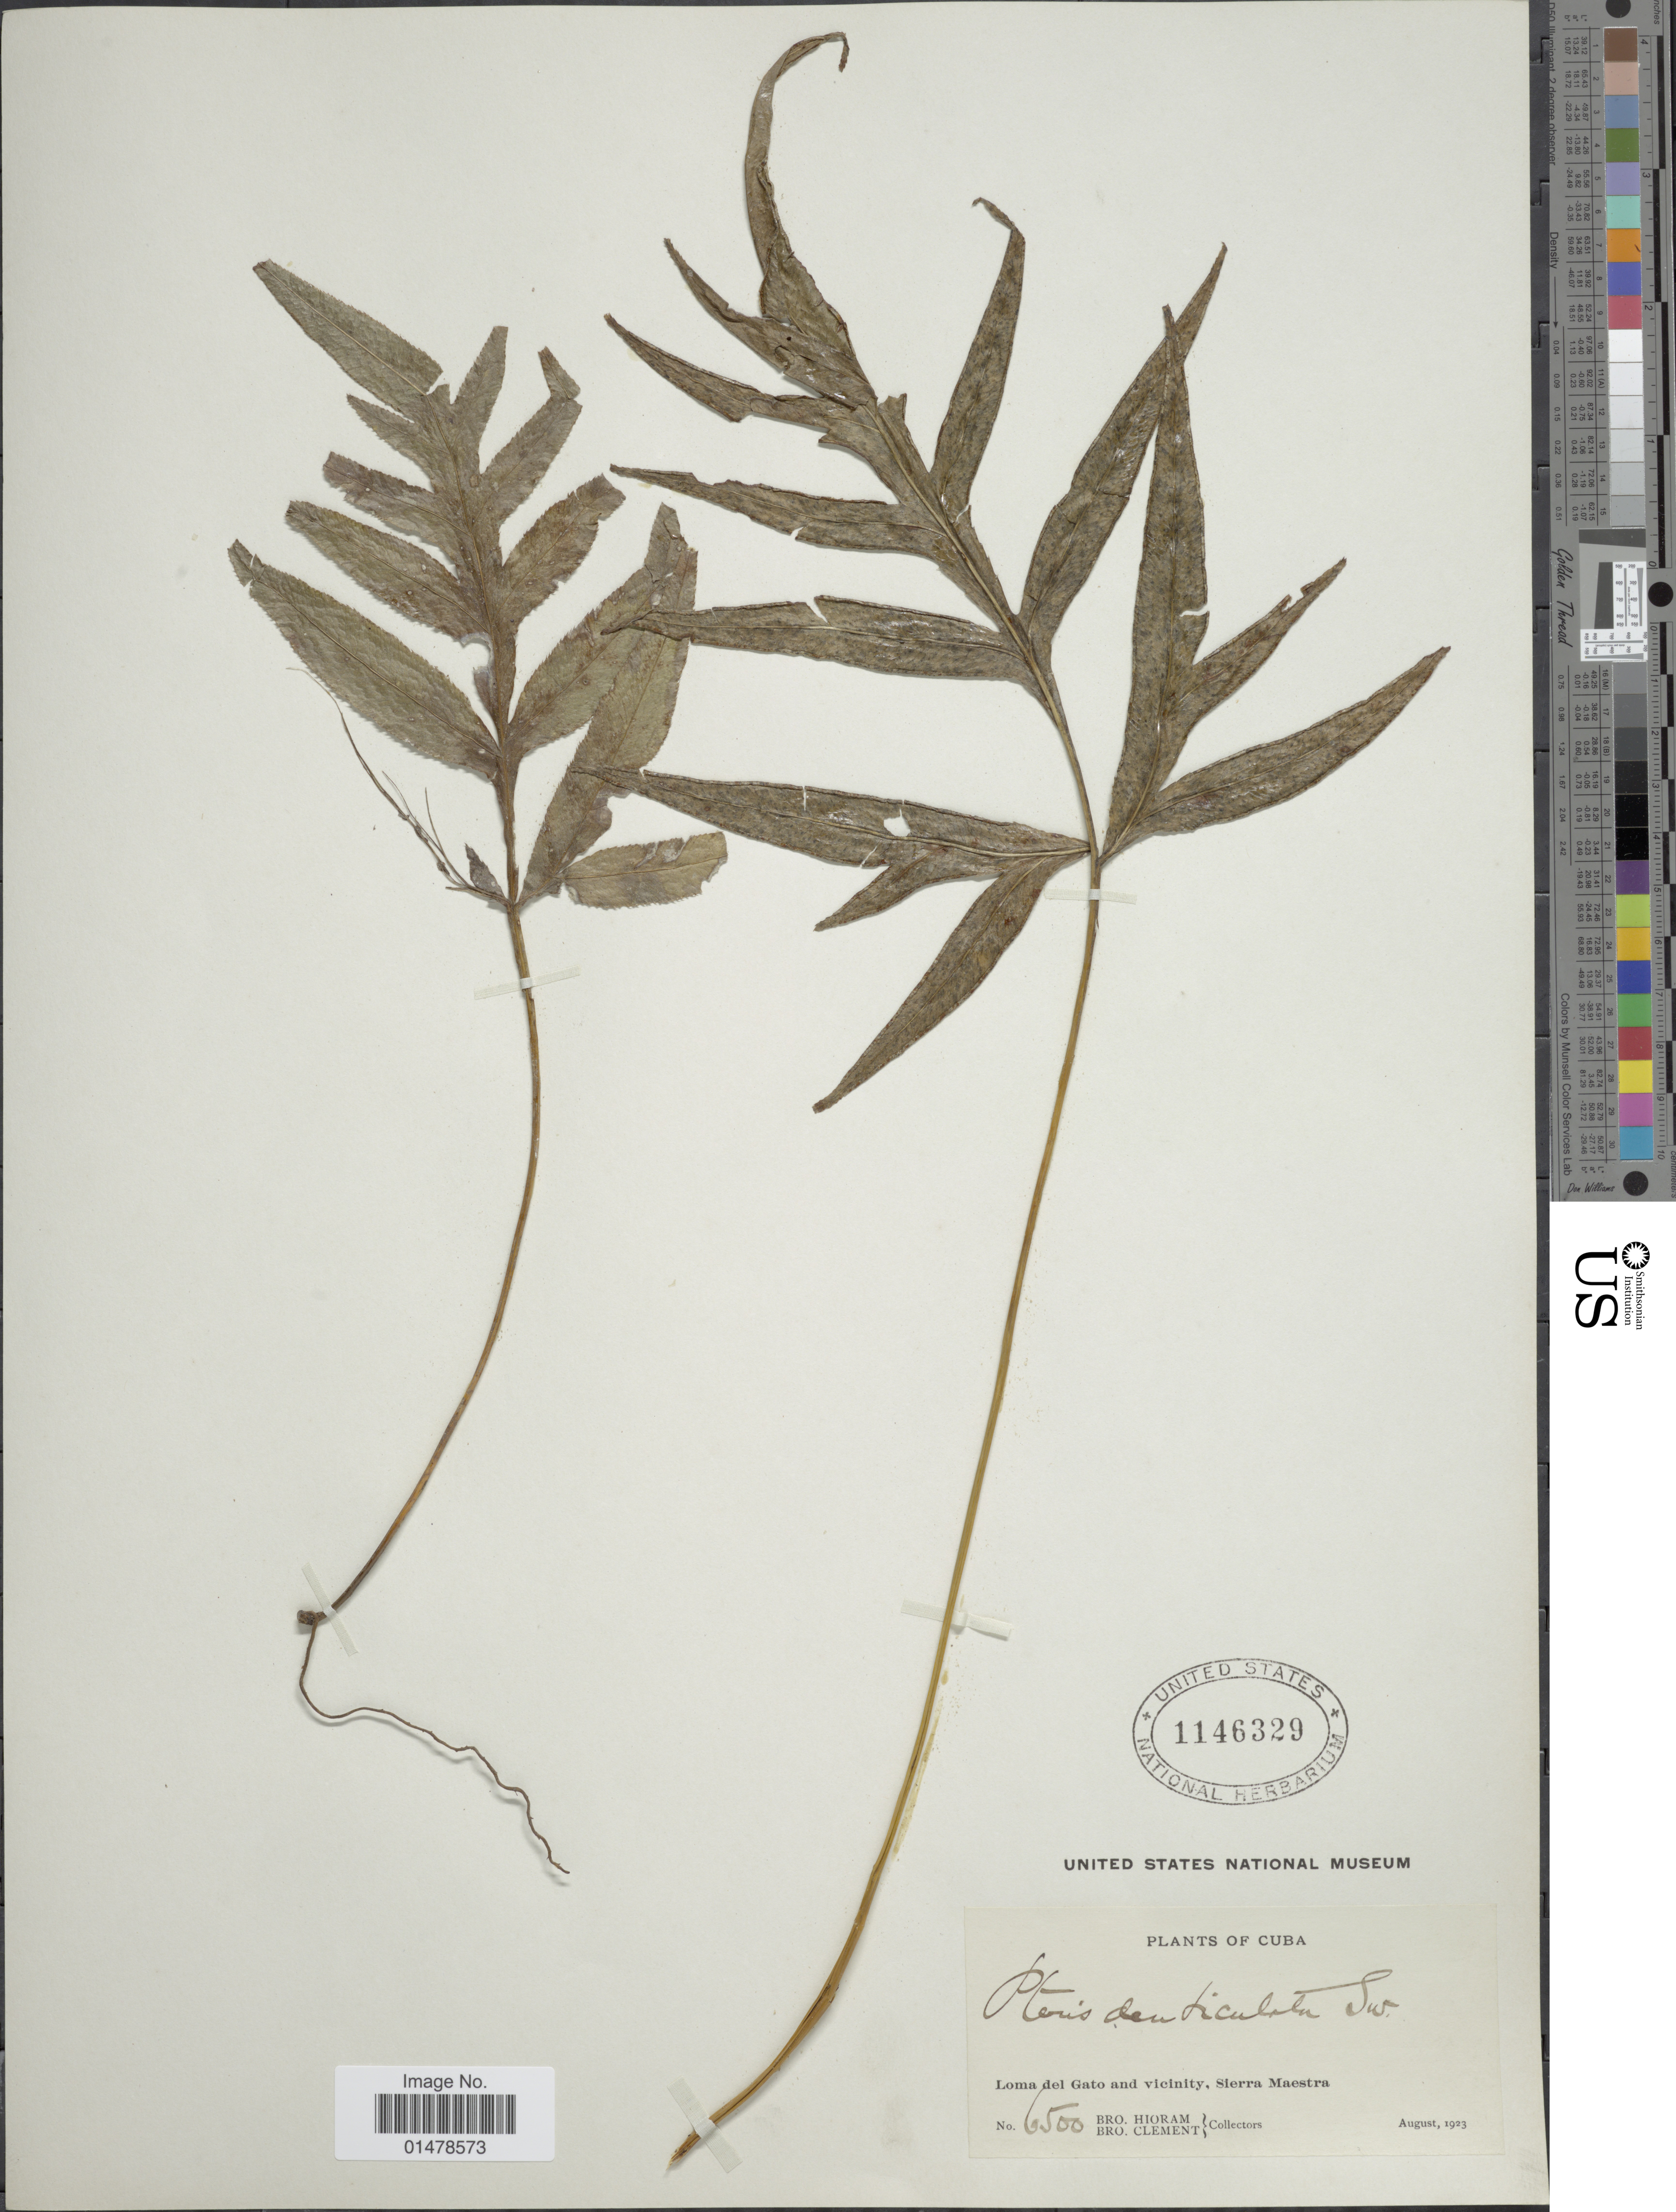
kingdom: Plantae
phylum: Tracheophyta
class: Polypodiopsida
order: Polypodiales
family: Pteridaceae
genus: Pteris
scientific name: Pteris denticulata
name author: Sw.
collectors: Bro. Hioram & B. Clement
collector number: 6500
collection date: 1923-08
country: Cuba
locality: Loma del Gato and vicinity, Sierra Maestra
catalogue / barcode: US 1146329